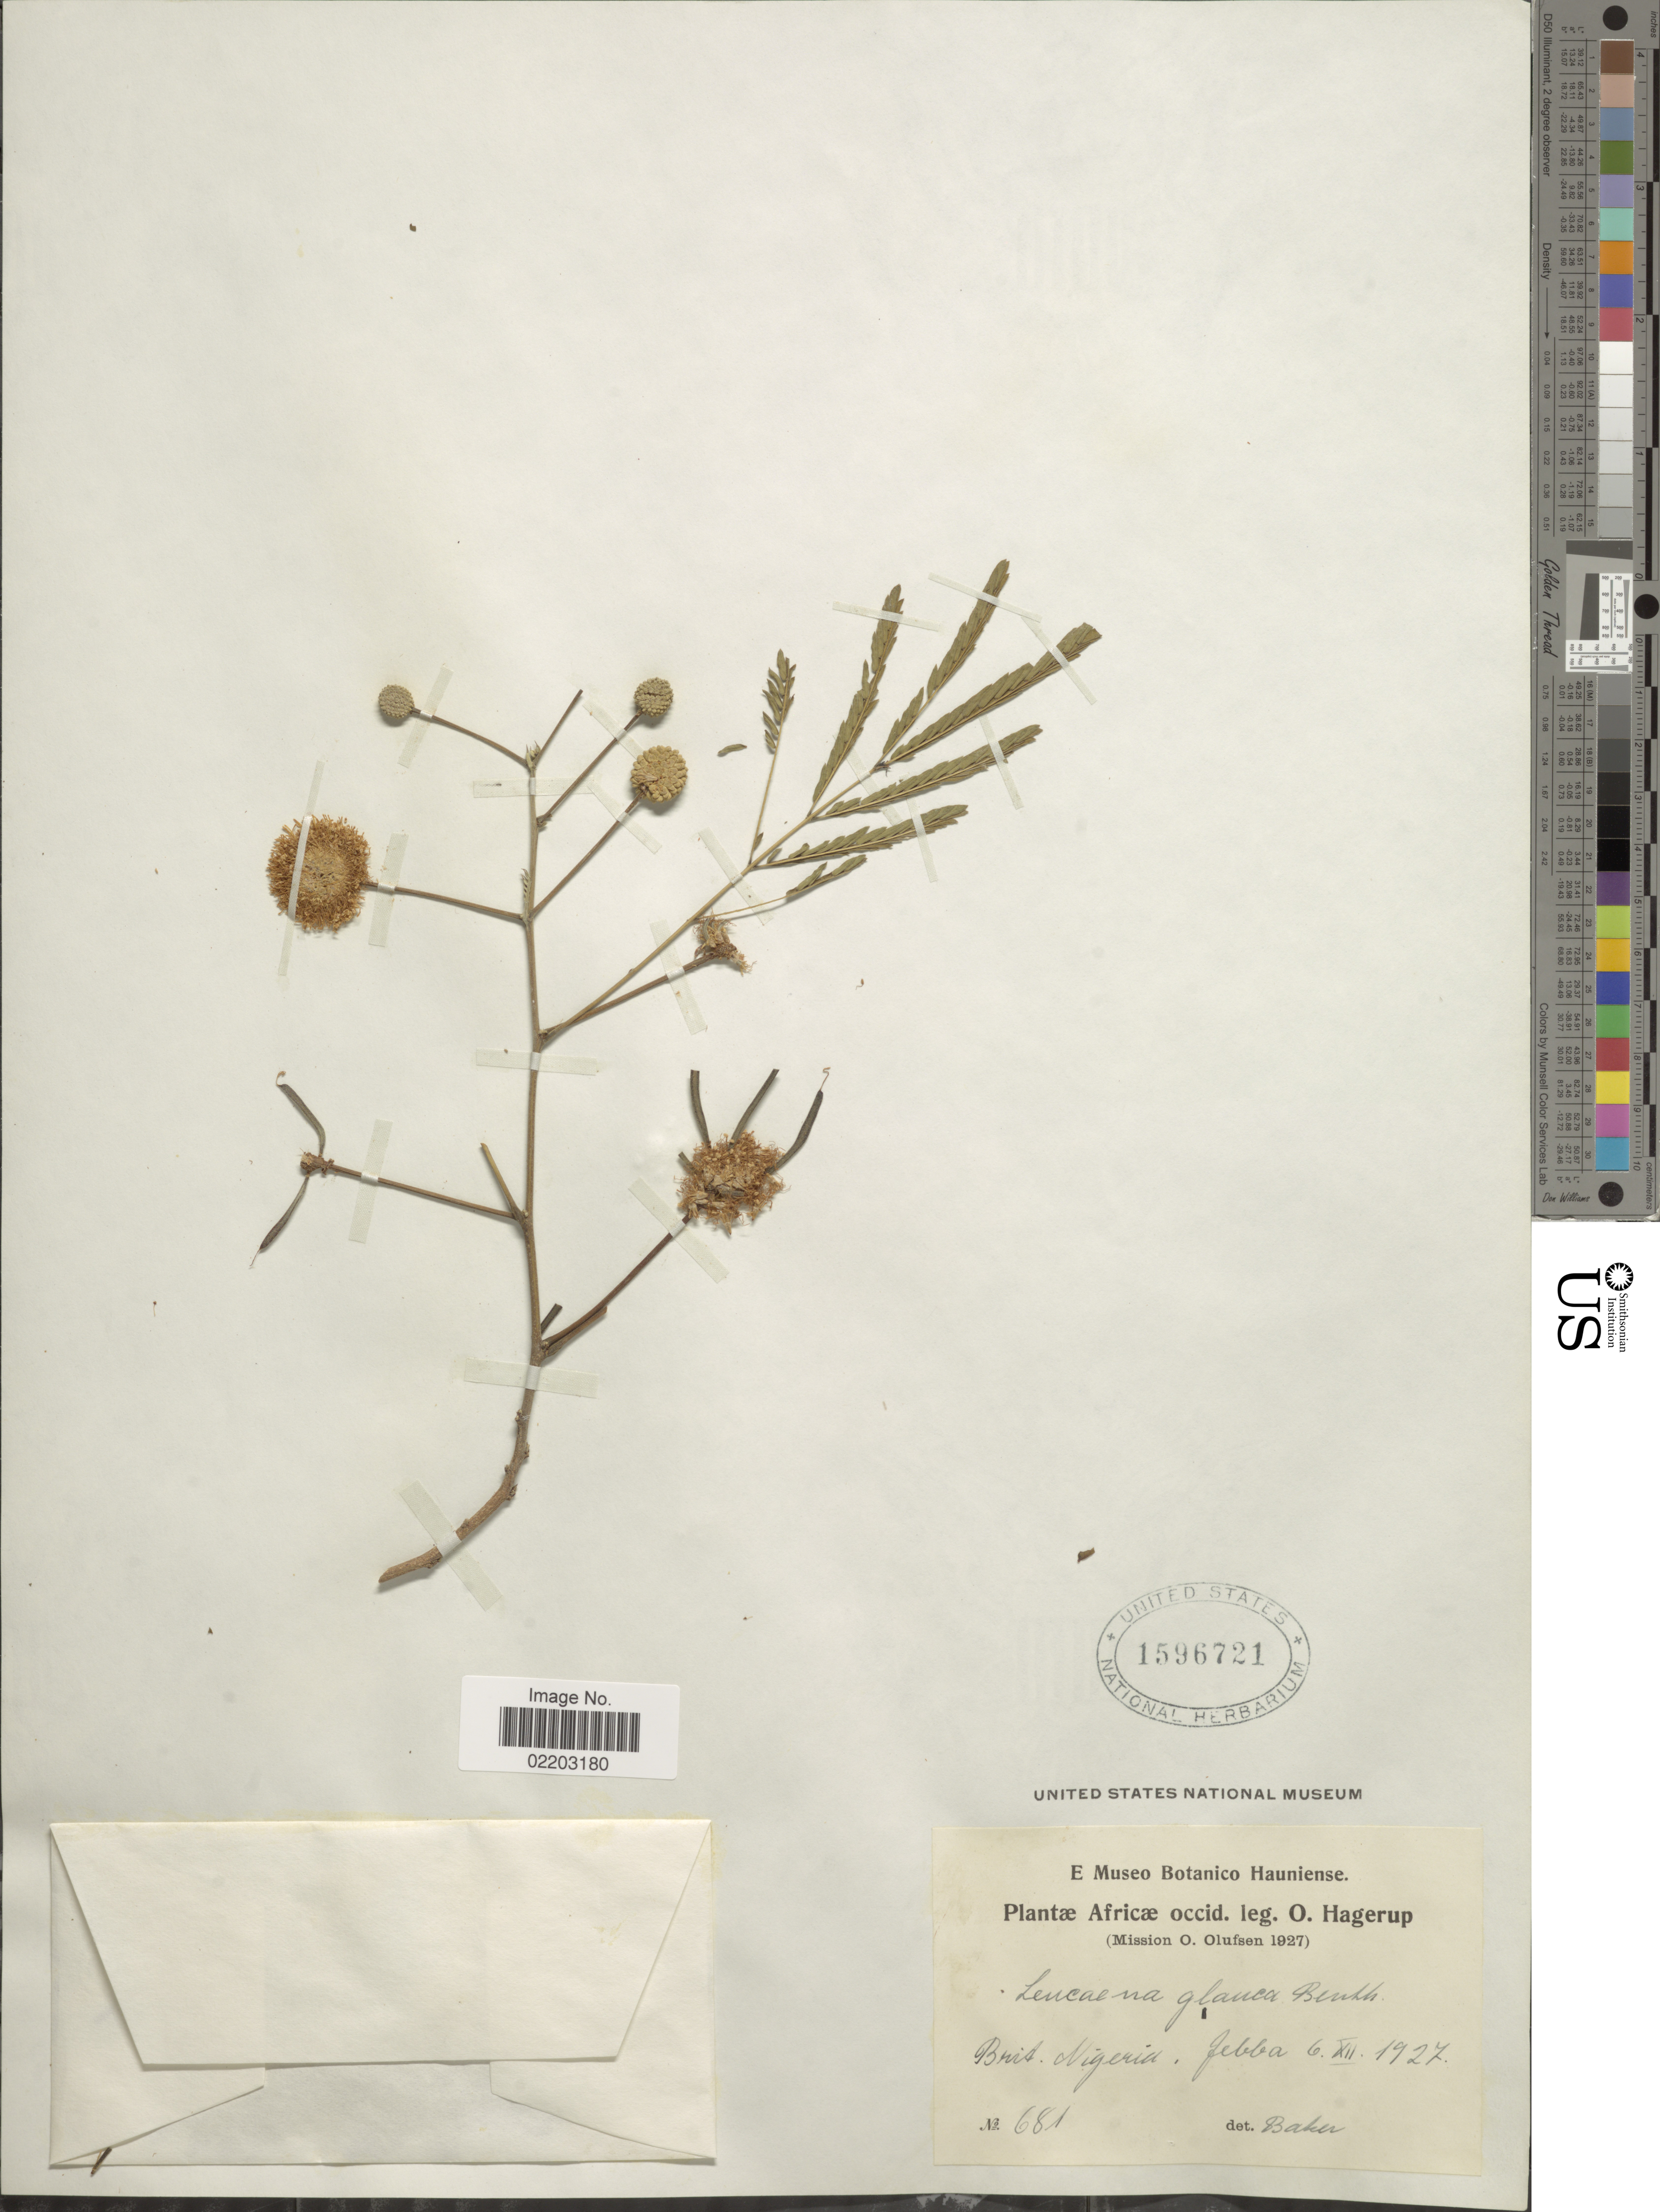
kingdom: Plantae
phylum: Tracheophyta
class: Magnoliopsida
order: Fabales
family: Fabaceae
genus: Leucaena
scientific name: Leucaena leucocephala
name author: (Lam.) de Wit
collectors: O. Hagerup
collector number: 681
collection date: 1927-12-06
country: Nigeria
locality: Africæ occid, Brit. Nigeria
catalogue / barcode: US 1596721